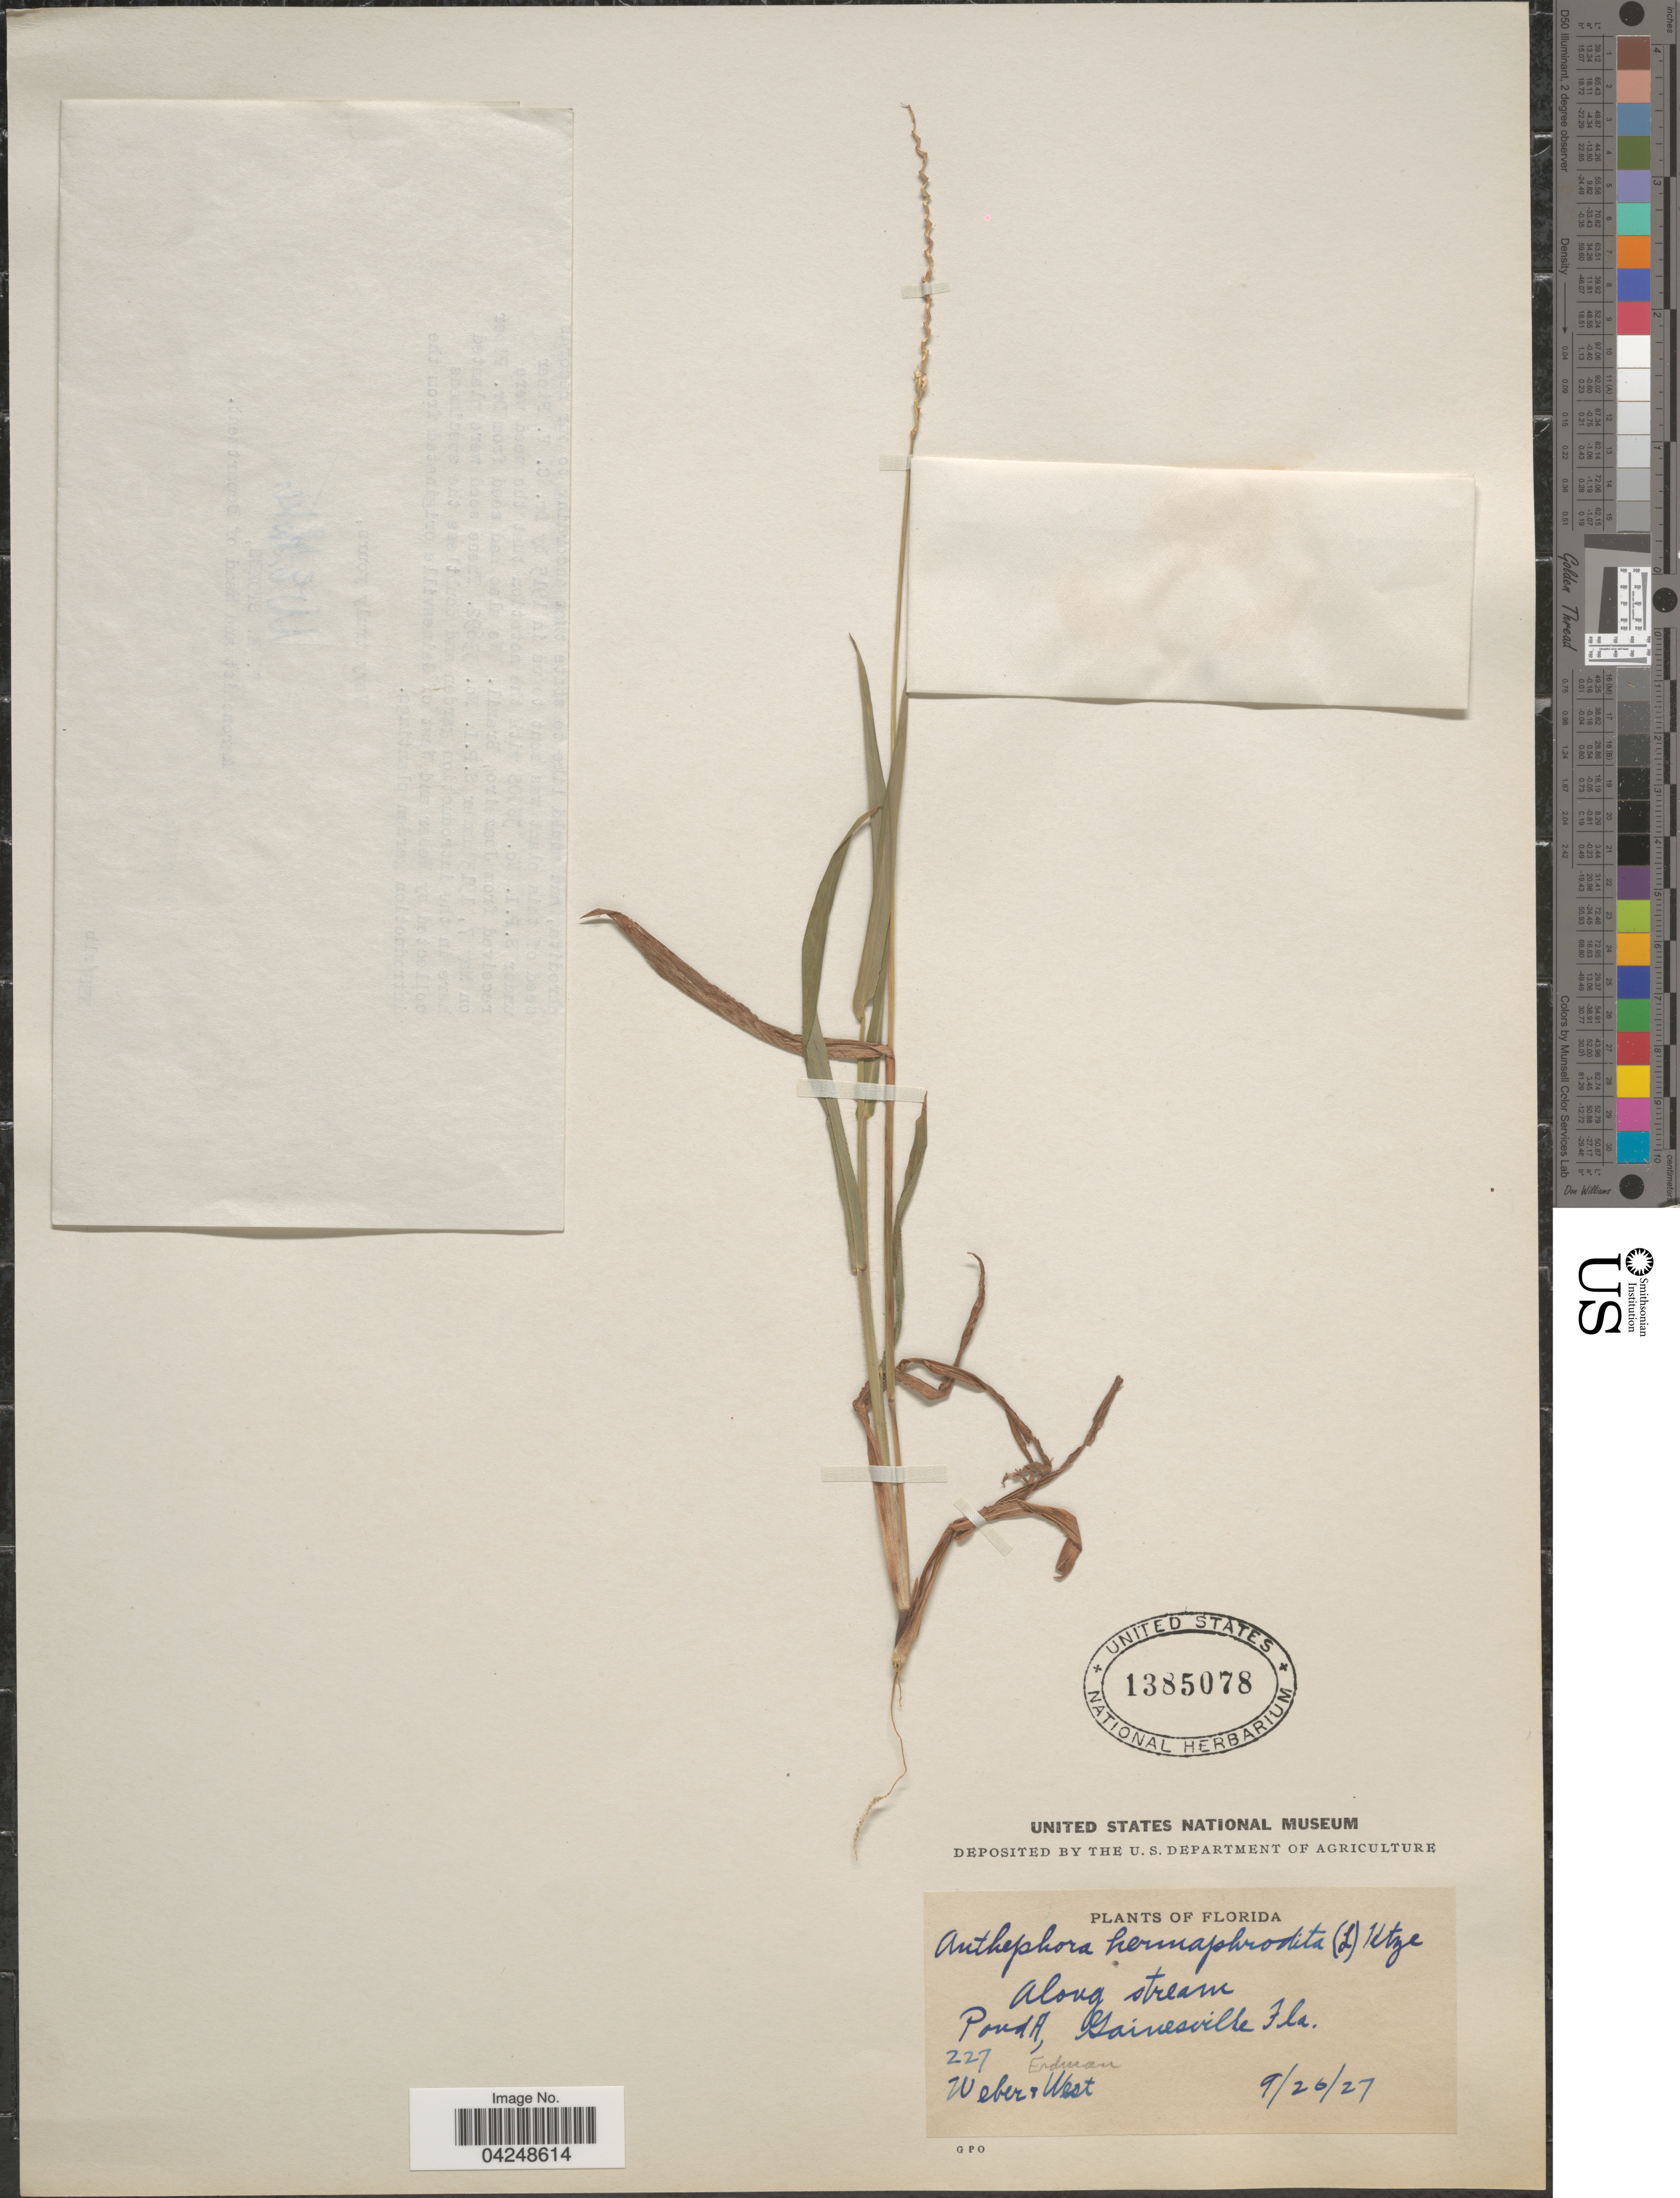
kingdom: Plantae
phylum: Tracheophyta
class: Liliopsida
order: Poales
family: Poaceae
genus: Anthephora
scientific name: Anthephora hermaphrodita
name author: (L.) Kuntze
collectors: Erdman, -- Weber & -. West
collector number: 227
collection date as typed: Transcribed d/m/y: 26/9/27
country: United States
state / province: Florida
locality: Along stream. Pond A, Gainesville.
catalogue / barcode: US 1385078